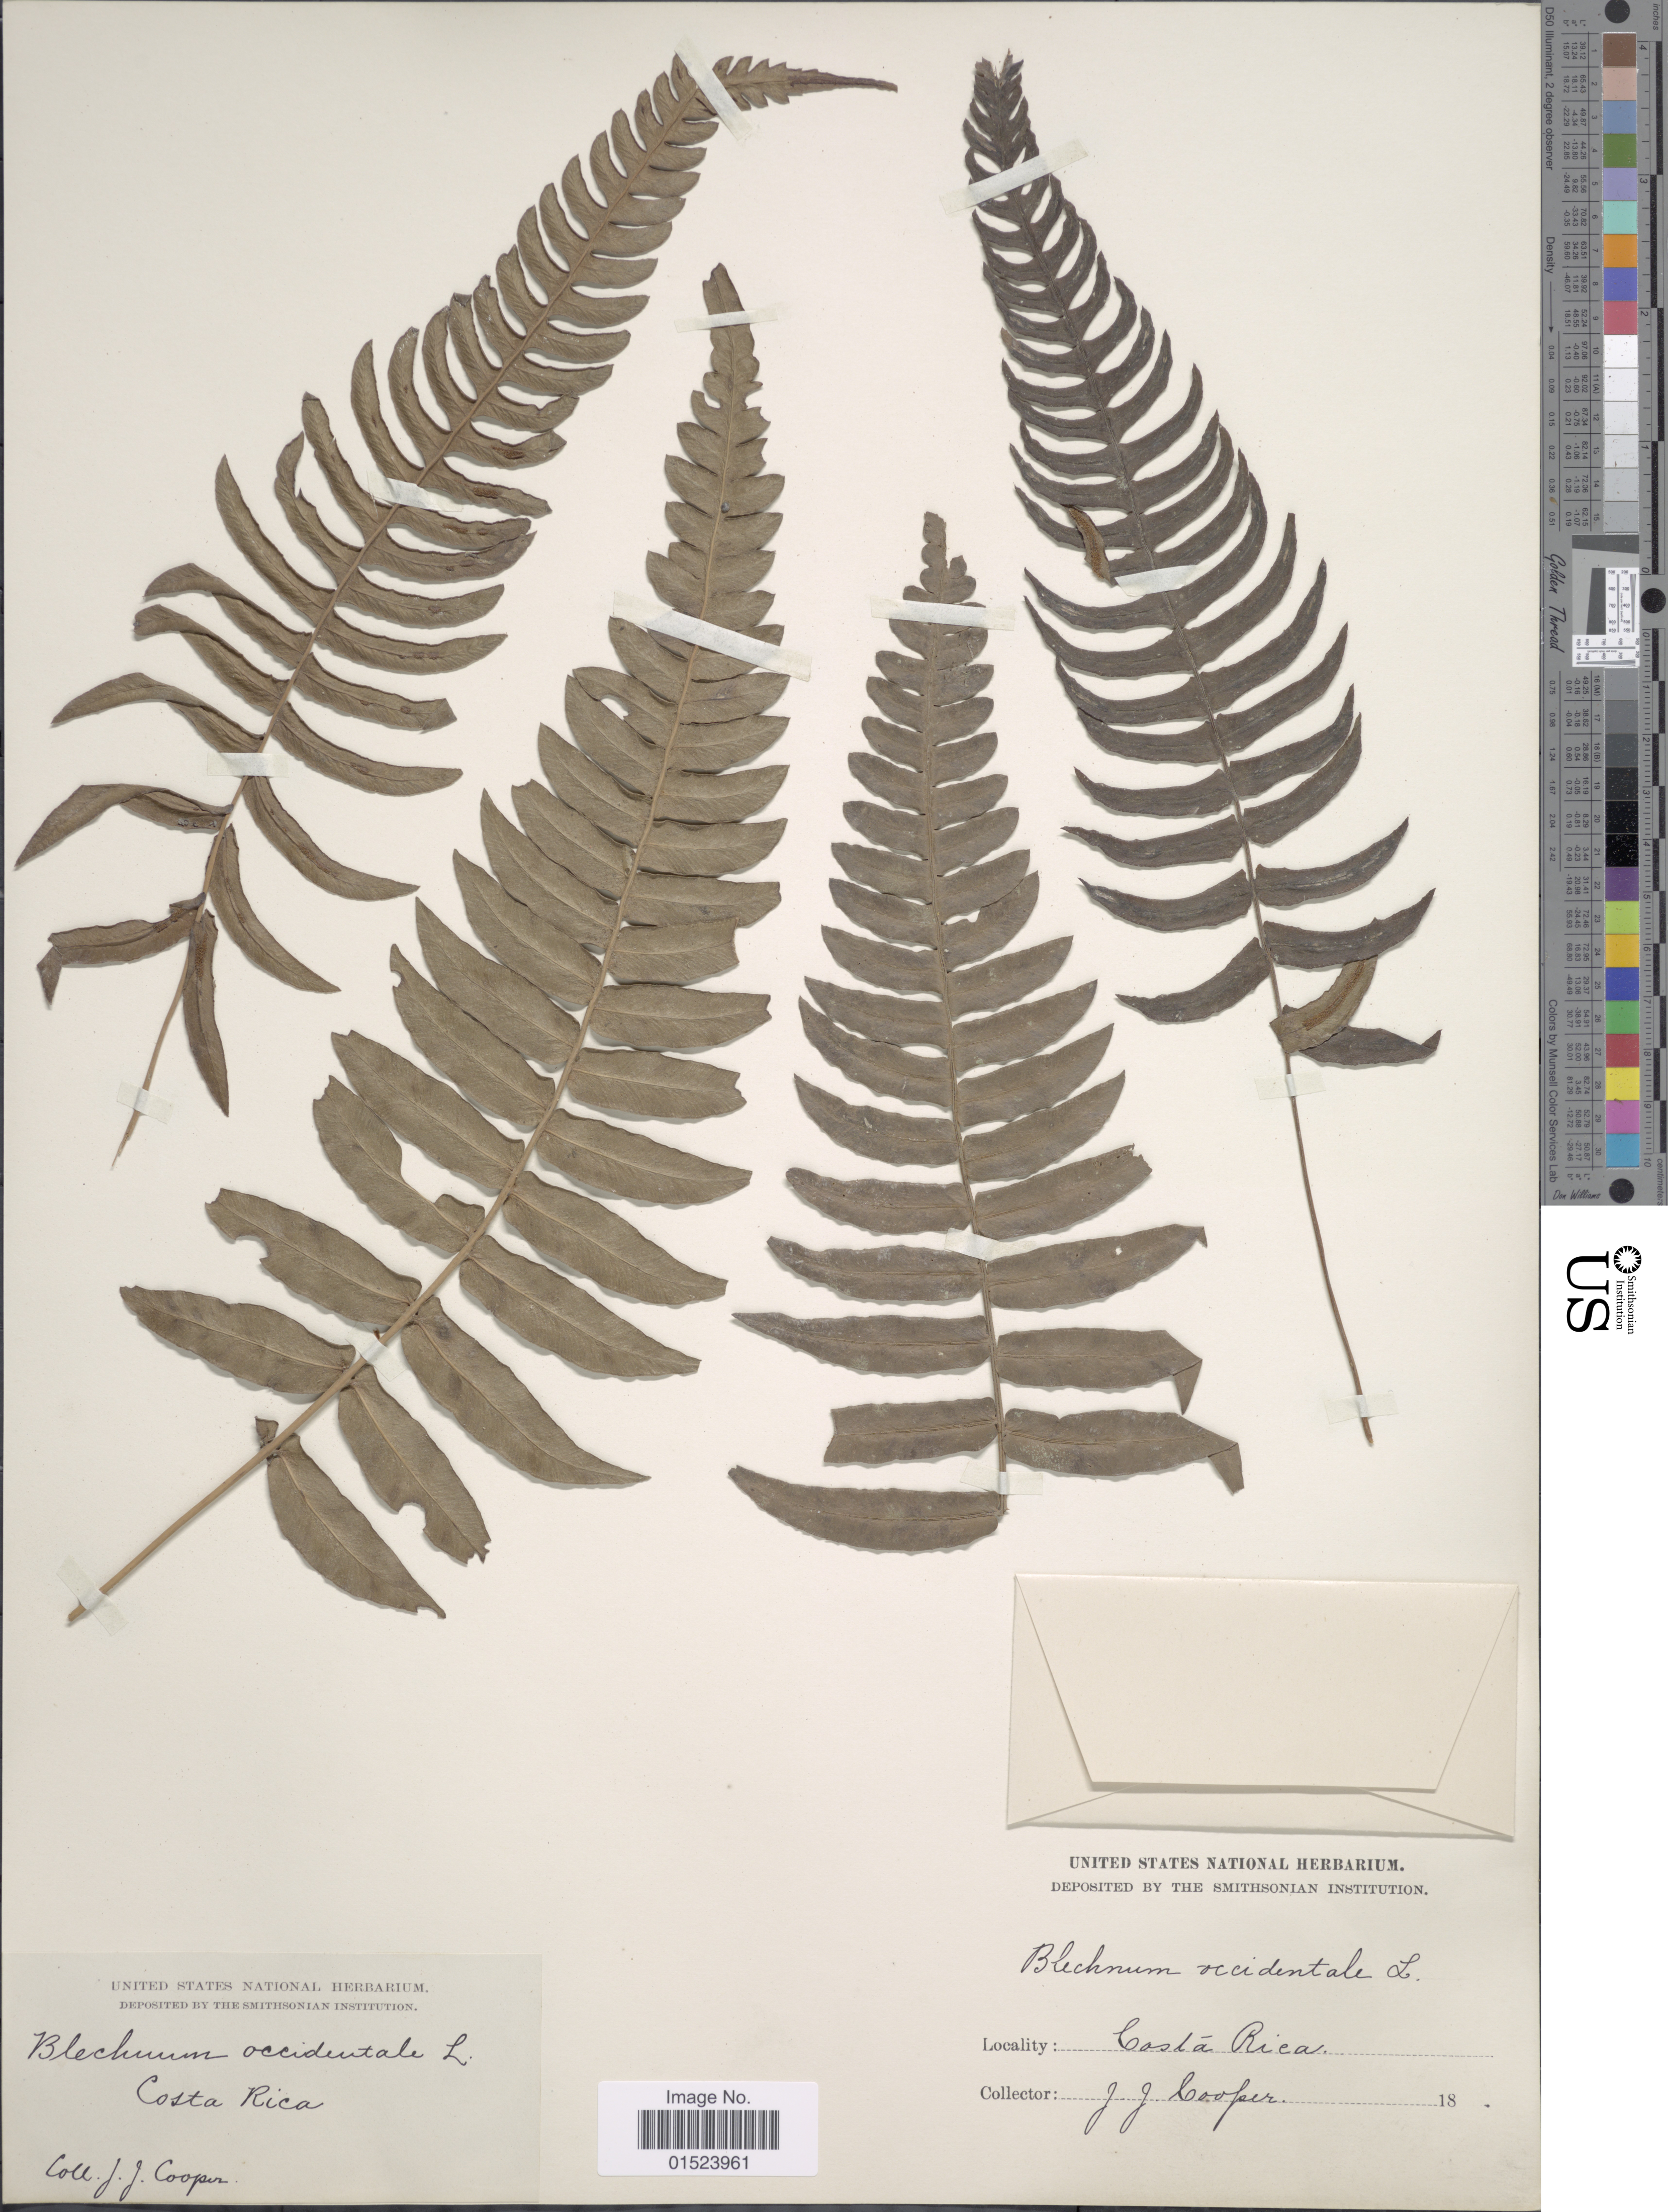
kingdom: Plantae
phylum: Tracheophyta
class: Polypodiopsida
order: Polypodiales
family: Blechnaceae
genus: Blechnum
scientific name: Blechnum glandulosum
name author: Link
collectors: J. J. Cooper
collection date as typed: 18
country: Costa Rica